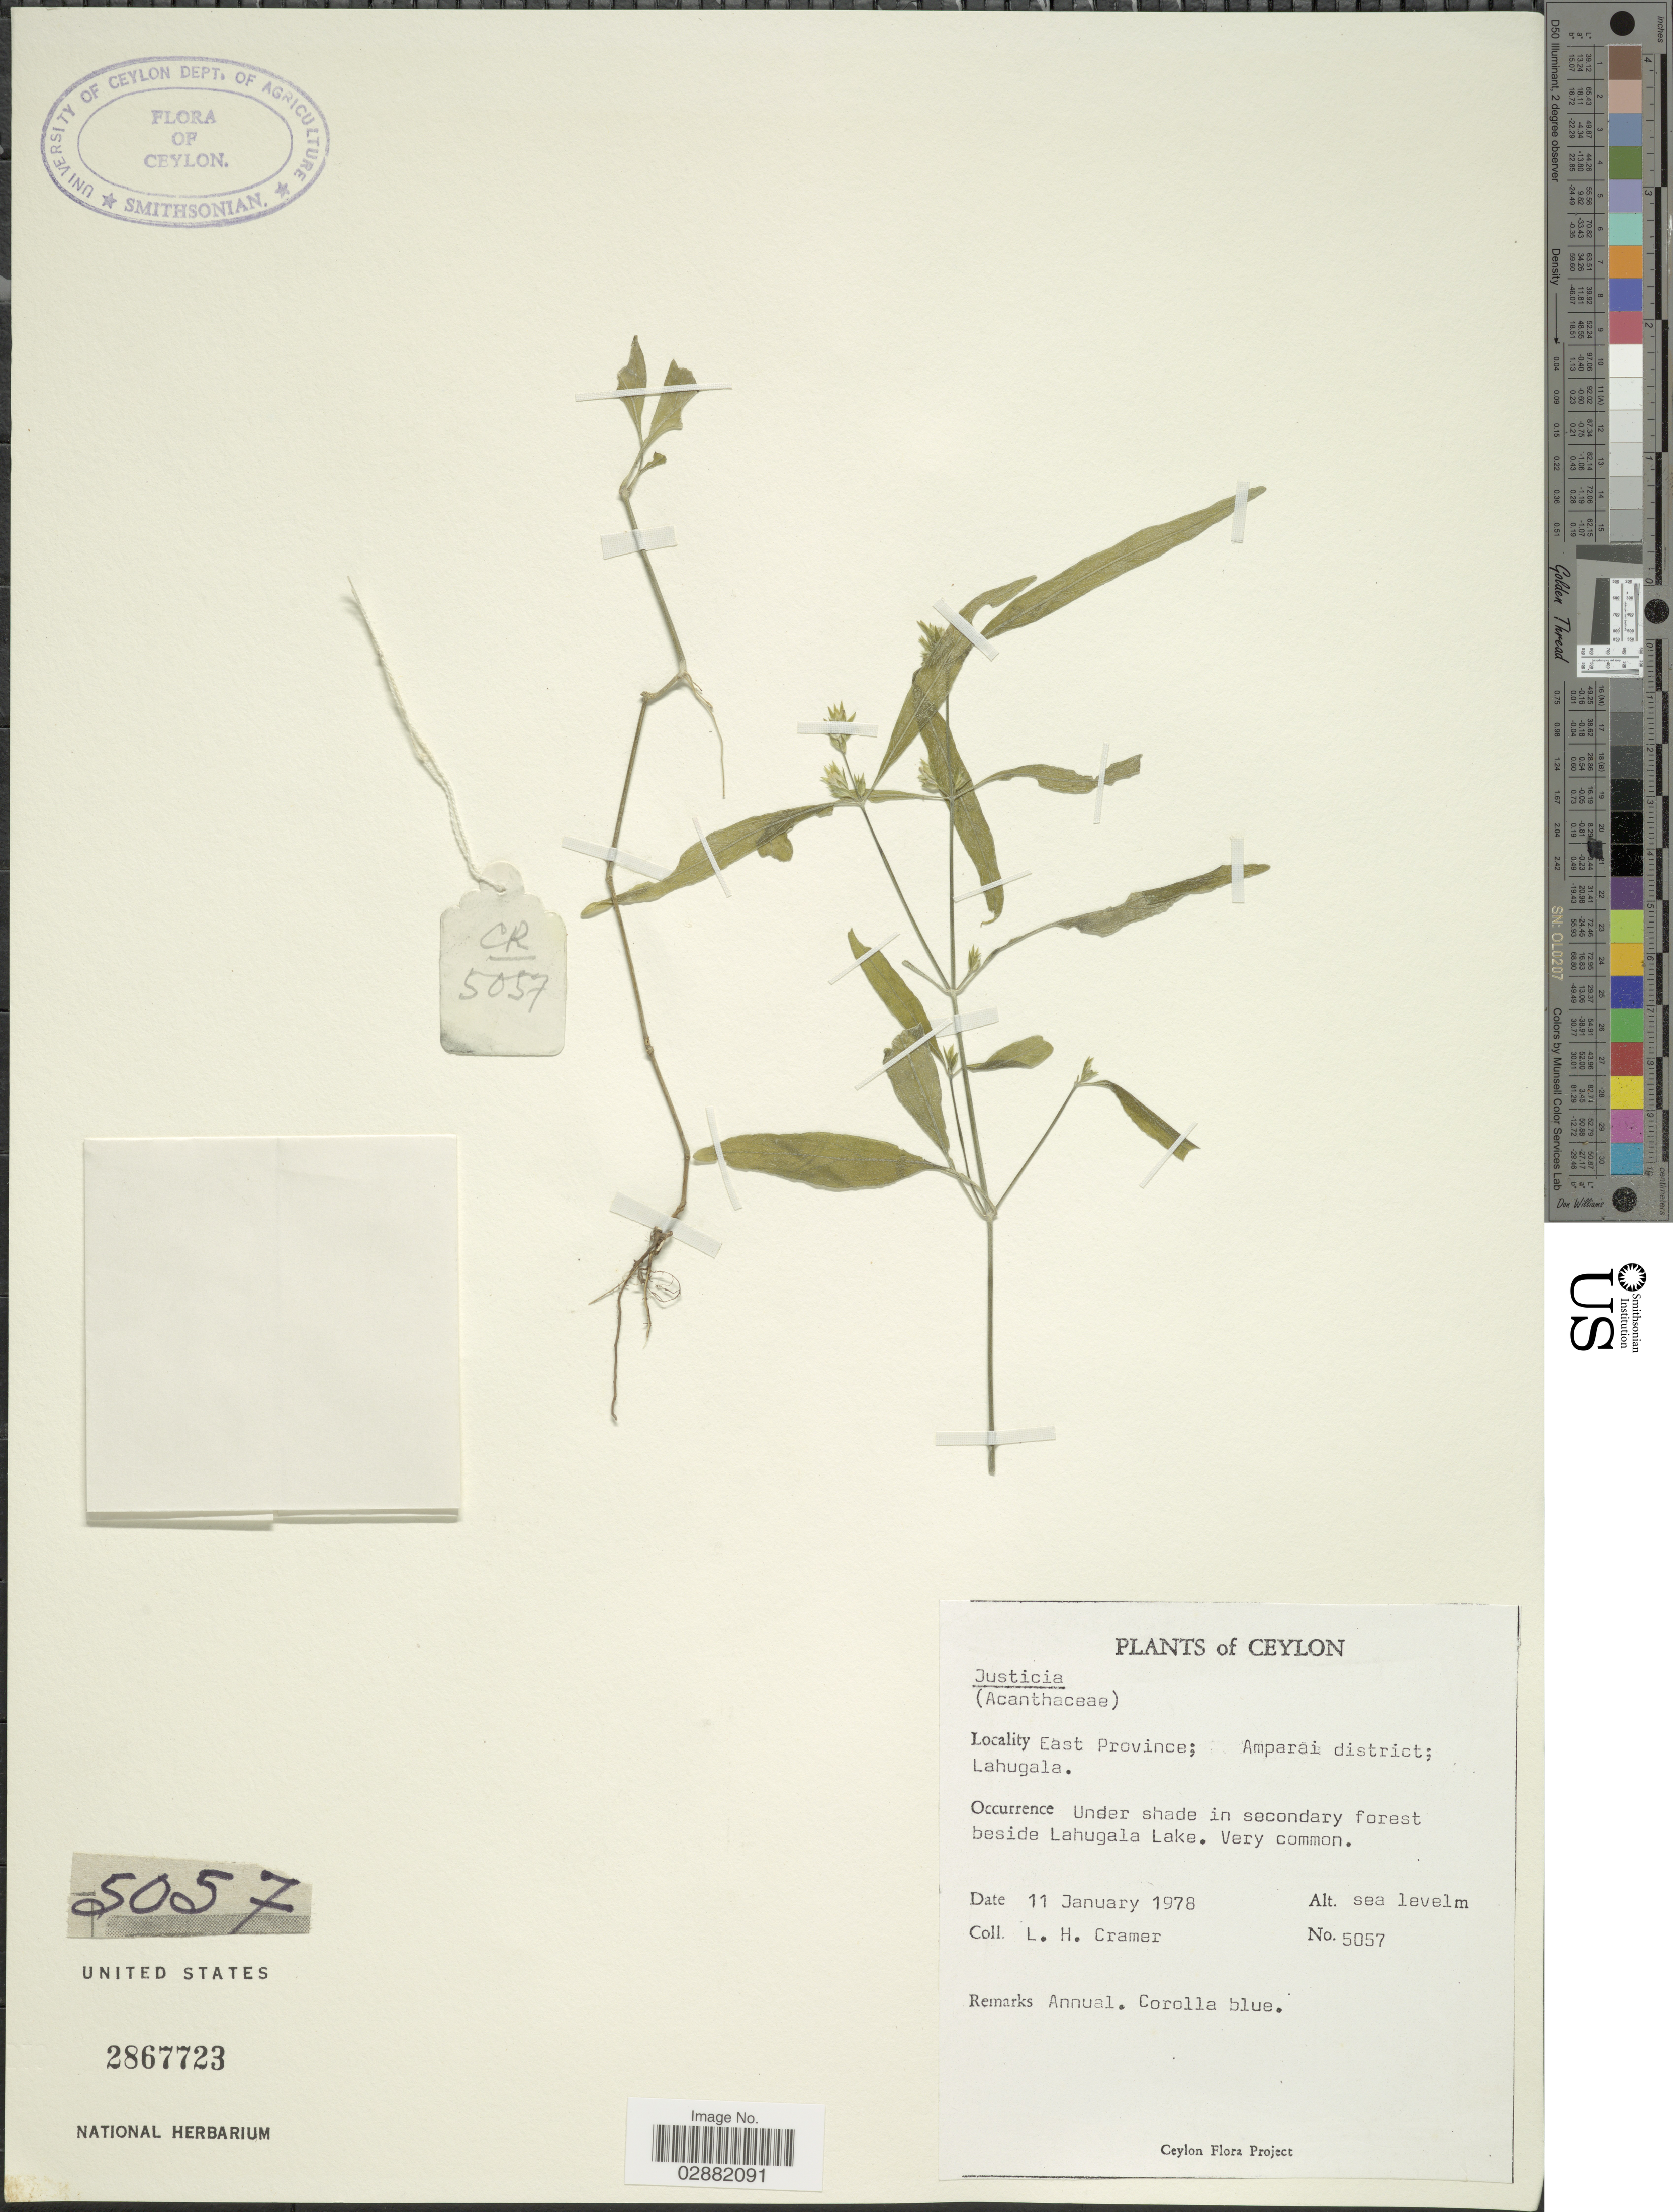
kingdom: Plantae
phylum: Tracheophyta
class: Magnoliopsida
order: Lamiales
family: Acanthaceae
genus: Justicia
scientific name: Justicia sp.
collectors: L. H. Cramer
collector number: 5057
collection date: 1978-01-11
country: Sri Lanka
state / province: Eastern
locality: Ceylon, East Province, Amparai District, Lahugala, Under shade in secondary forest beside Lahugala Lake.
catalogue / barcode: US 2867723